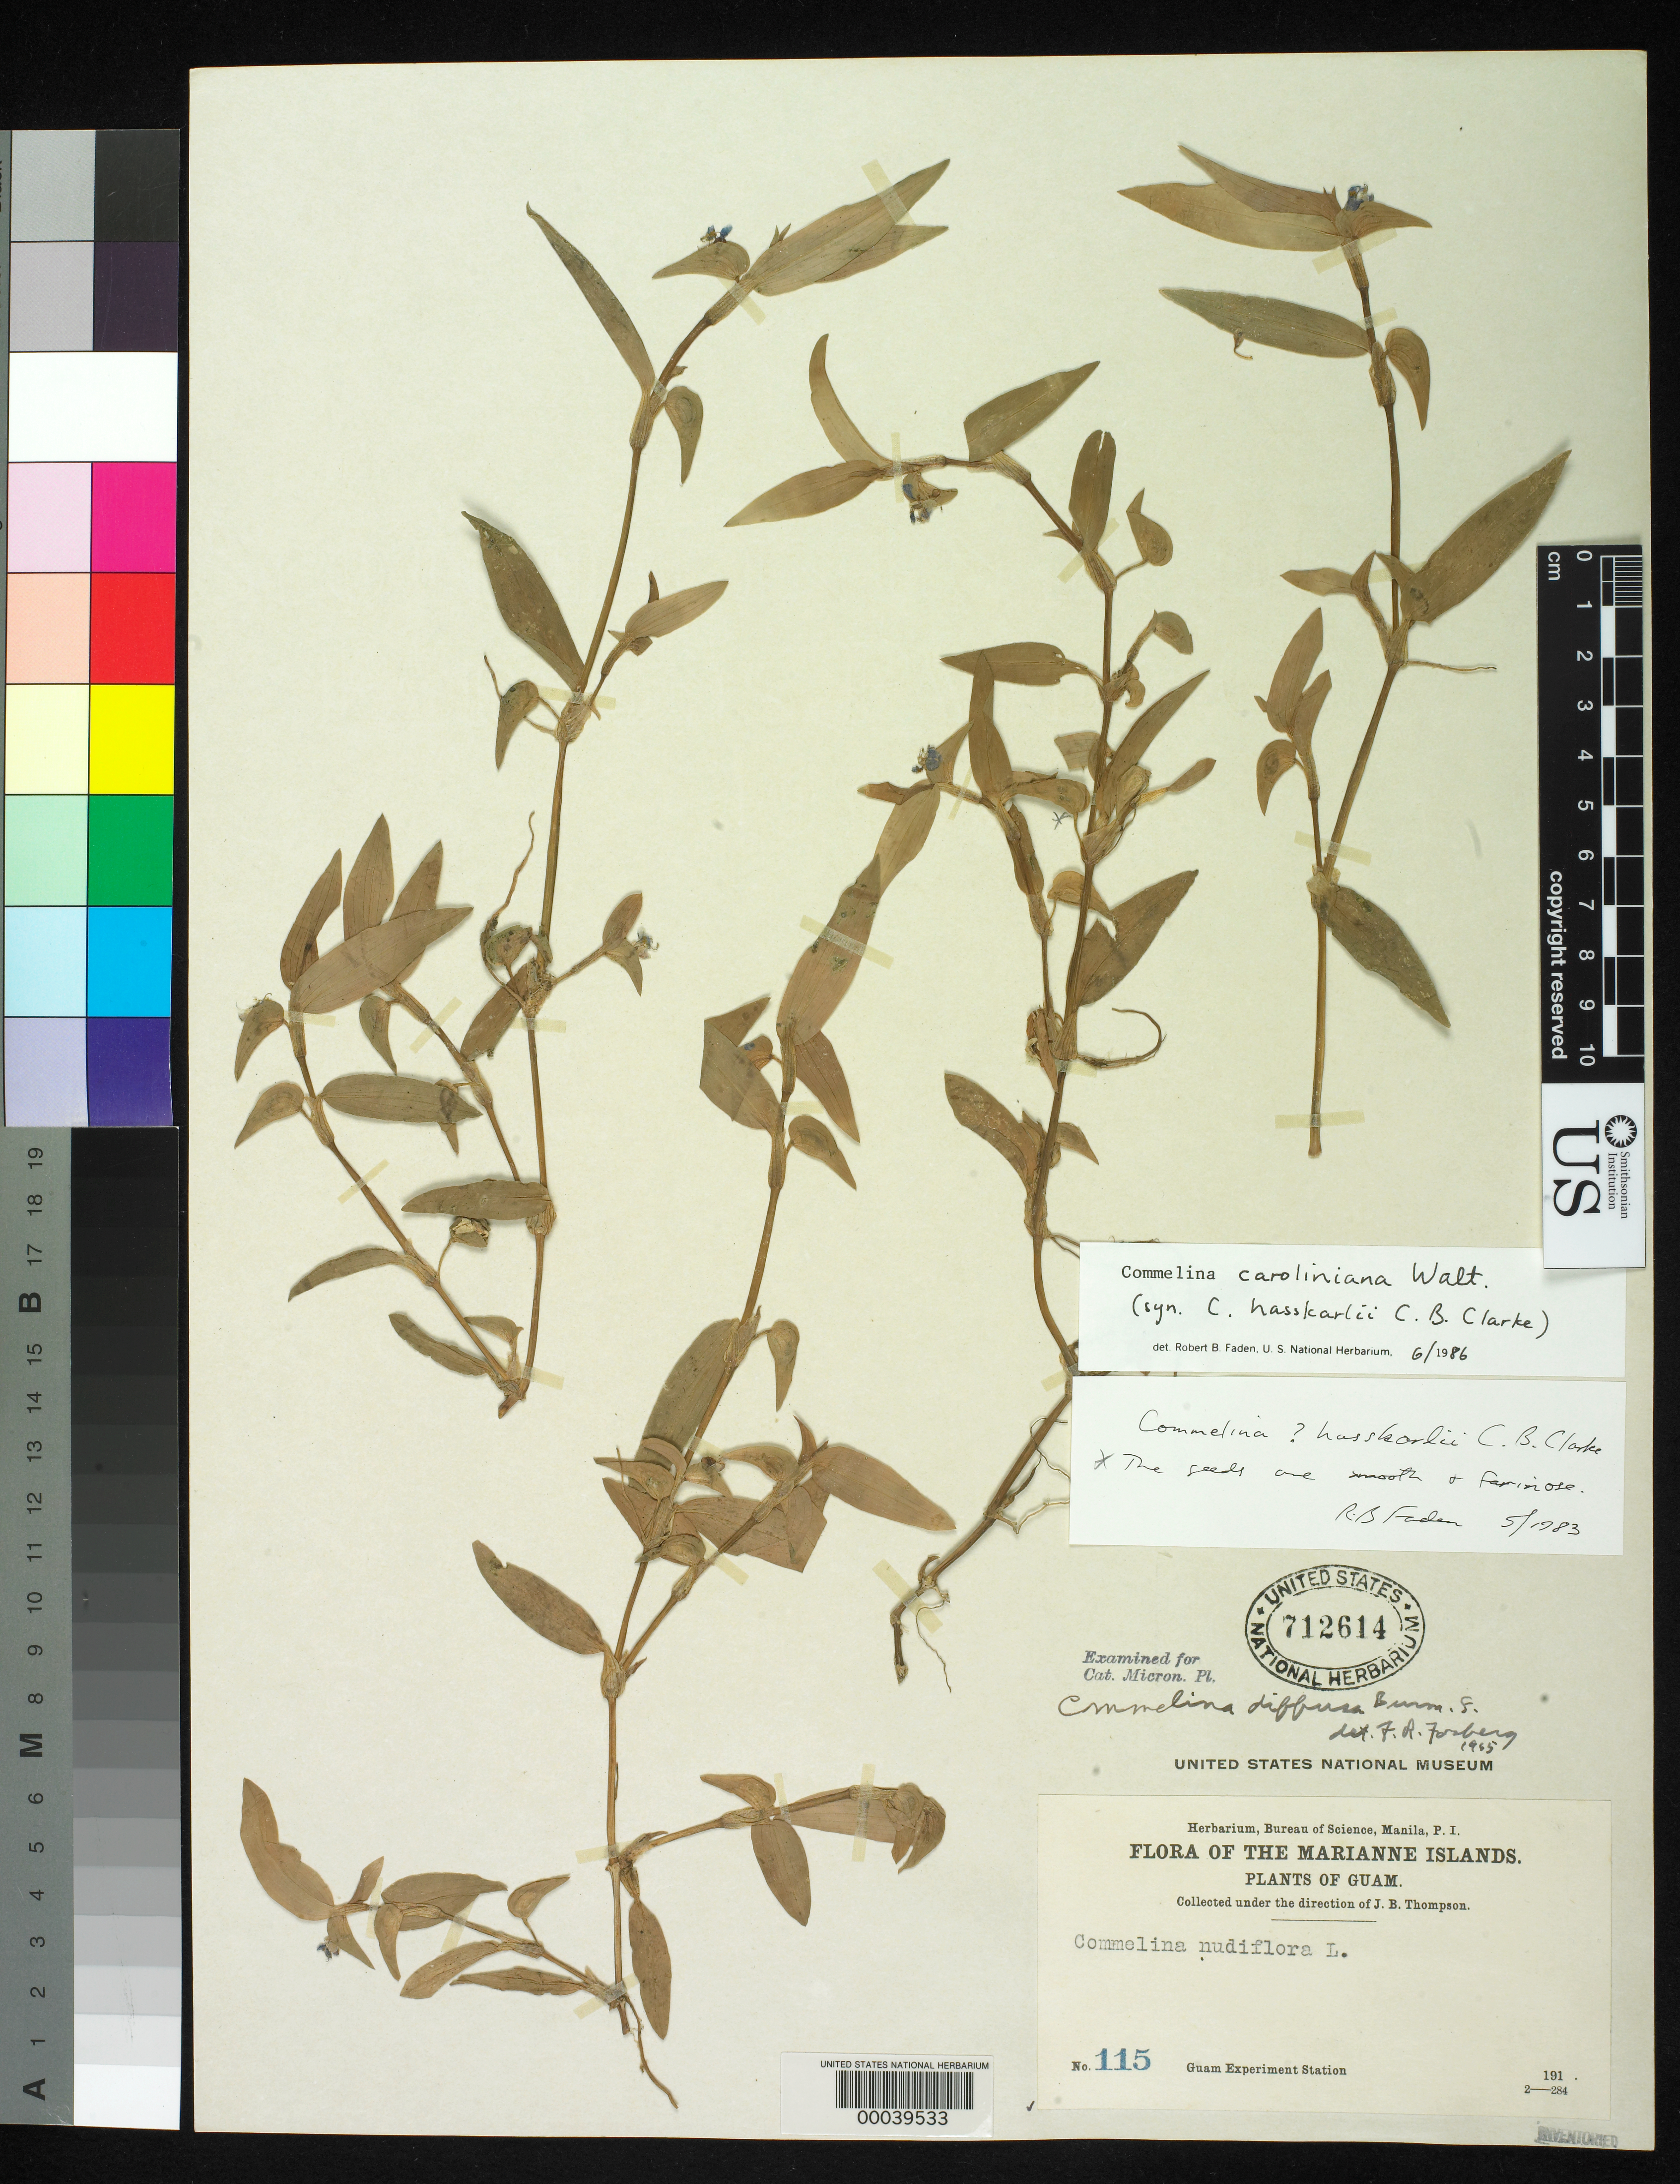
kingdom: Plantae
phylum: Tracheophyta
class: Liliopsida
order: Commelinales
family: Commelinaceae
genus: Commelina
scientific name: Commelina caroliniana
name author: Walter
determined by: Faden, Robert B., (US), Smithsonian Institution - National Museum of Natural History (UNITED STATES)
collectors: J. B. Thompson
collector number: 115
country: Guam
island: Guam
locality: Guam experiment station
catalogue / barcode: US 712614